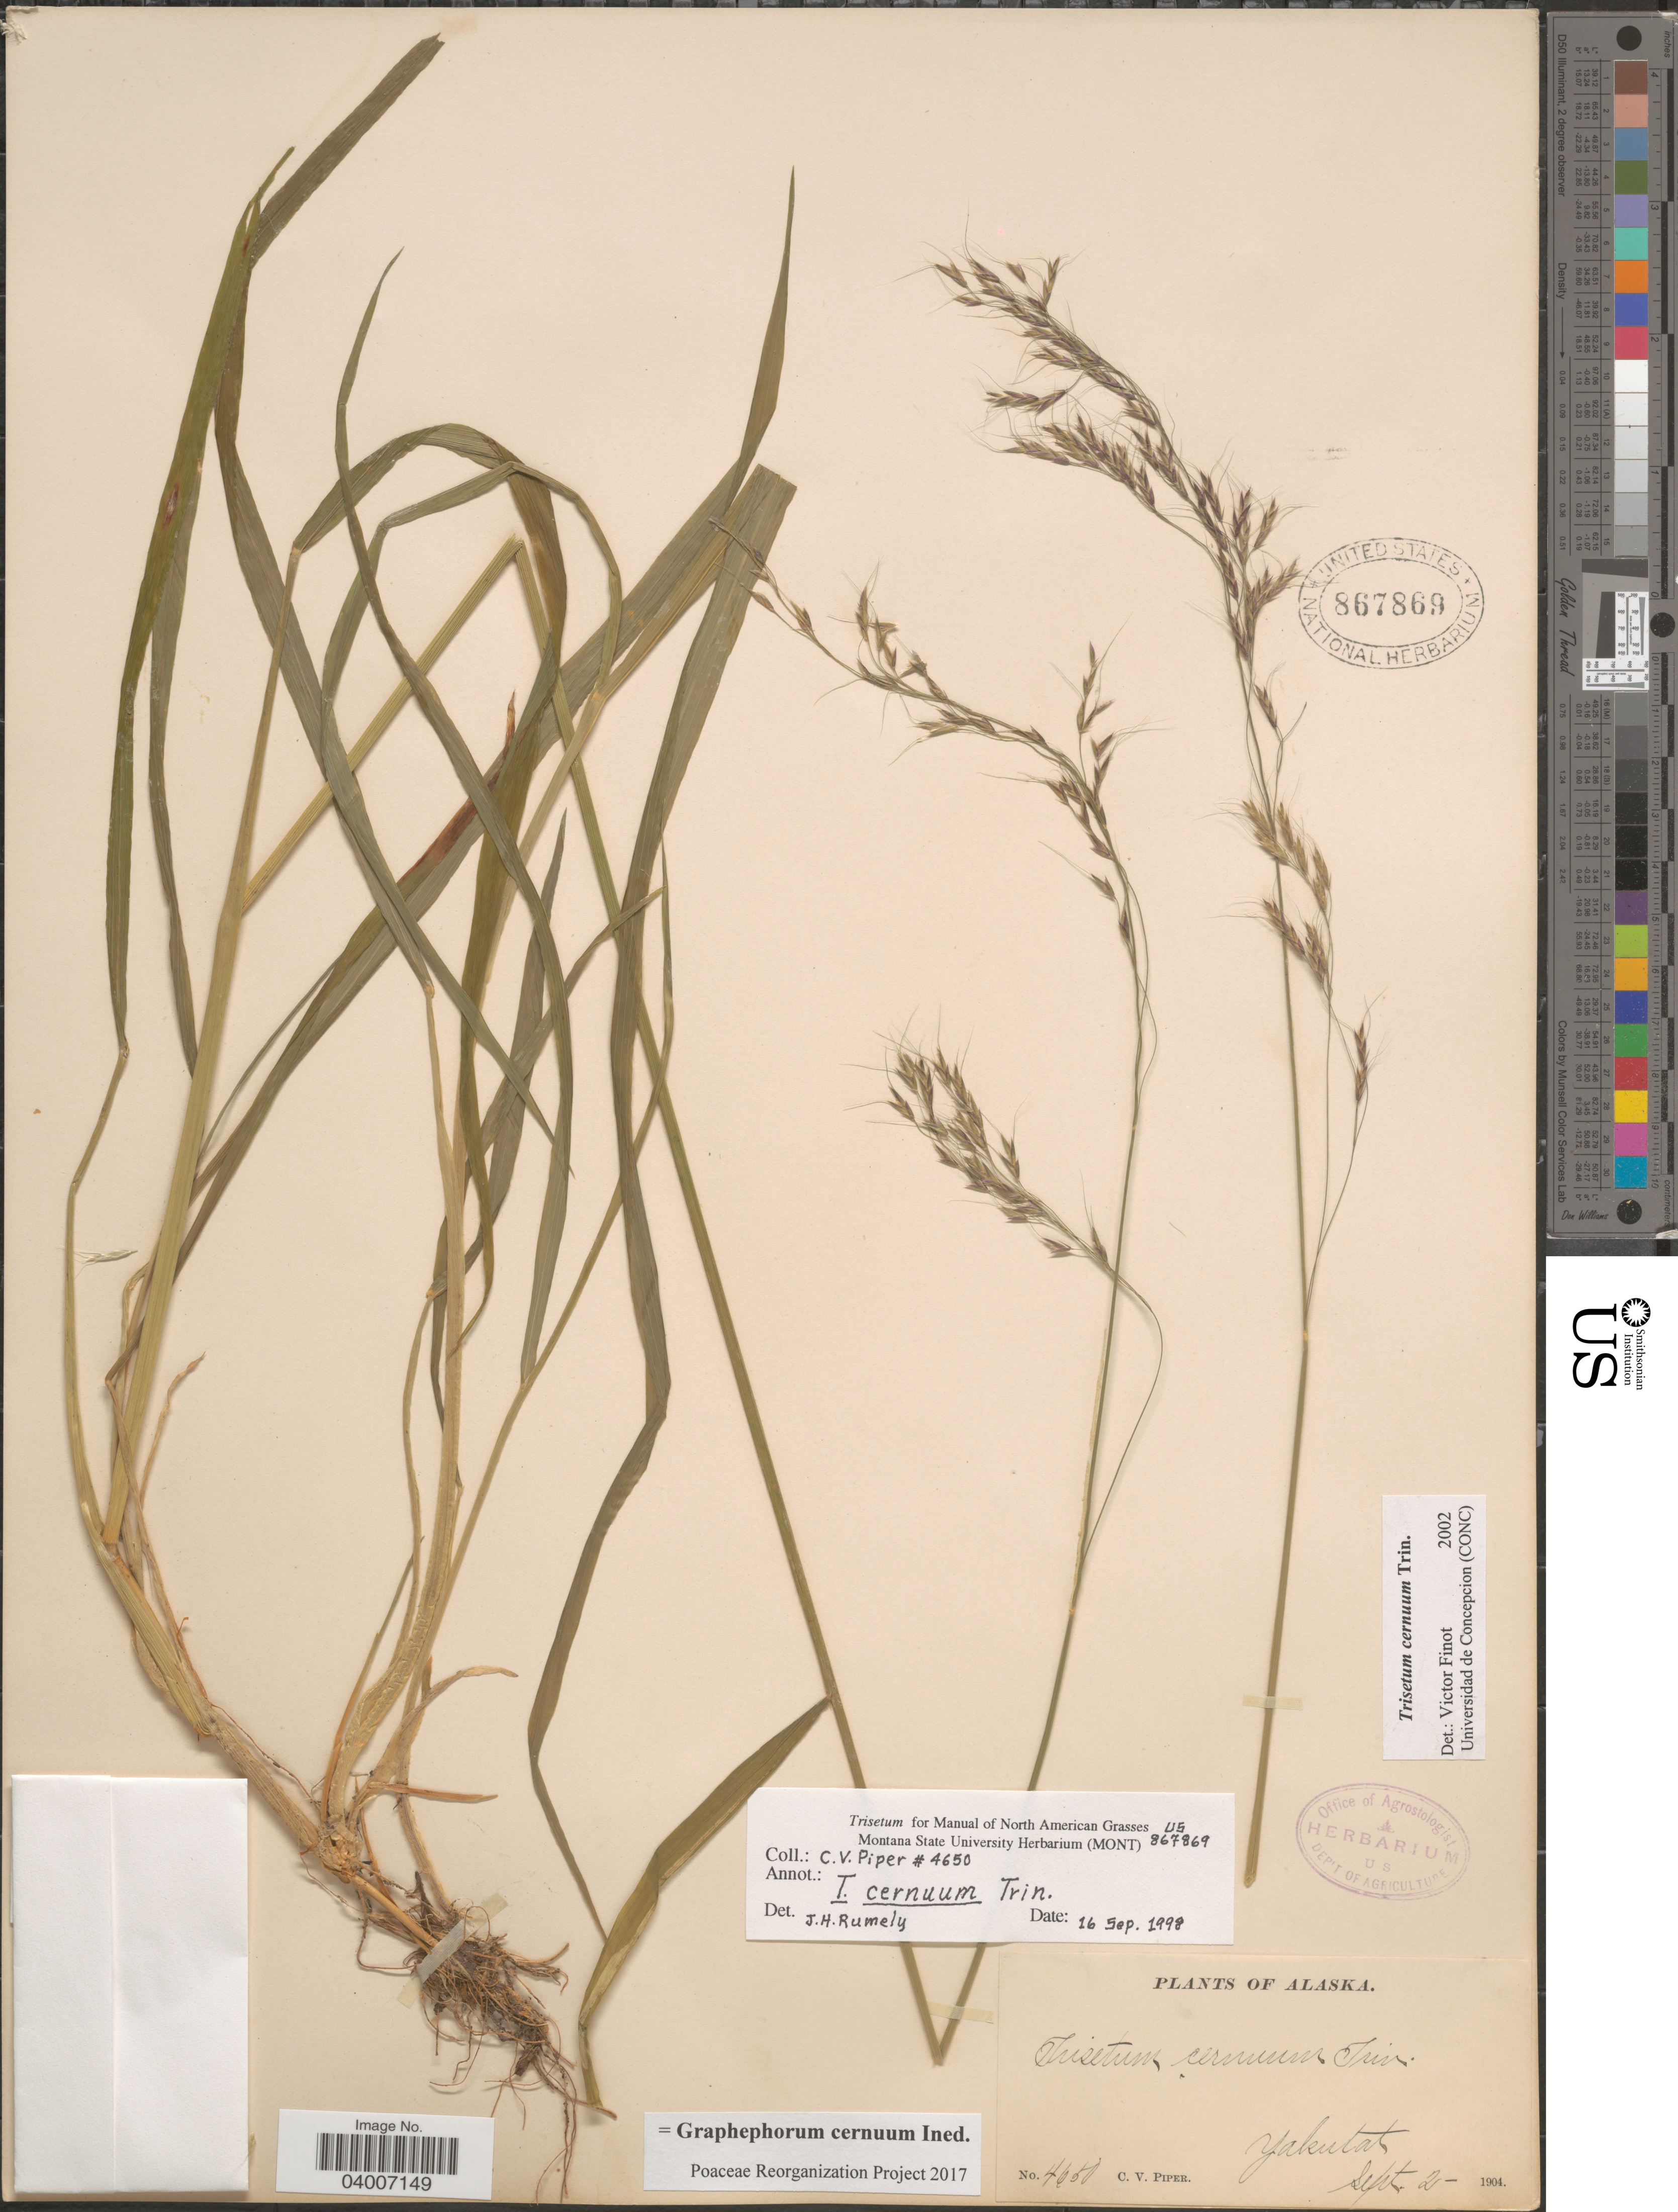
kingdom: Plantae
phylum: Tracheophyta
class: Liliopsida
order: Poales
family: Poaceae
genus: Graphephorum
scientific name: Graphephorum cernuum ined.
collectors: C. V. Piper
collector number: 4650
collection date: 1904-09-02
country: United States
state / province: Alaska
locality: Yakutat.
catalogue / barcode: US 867869